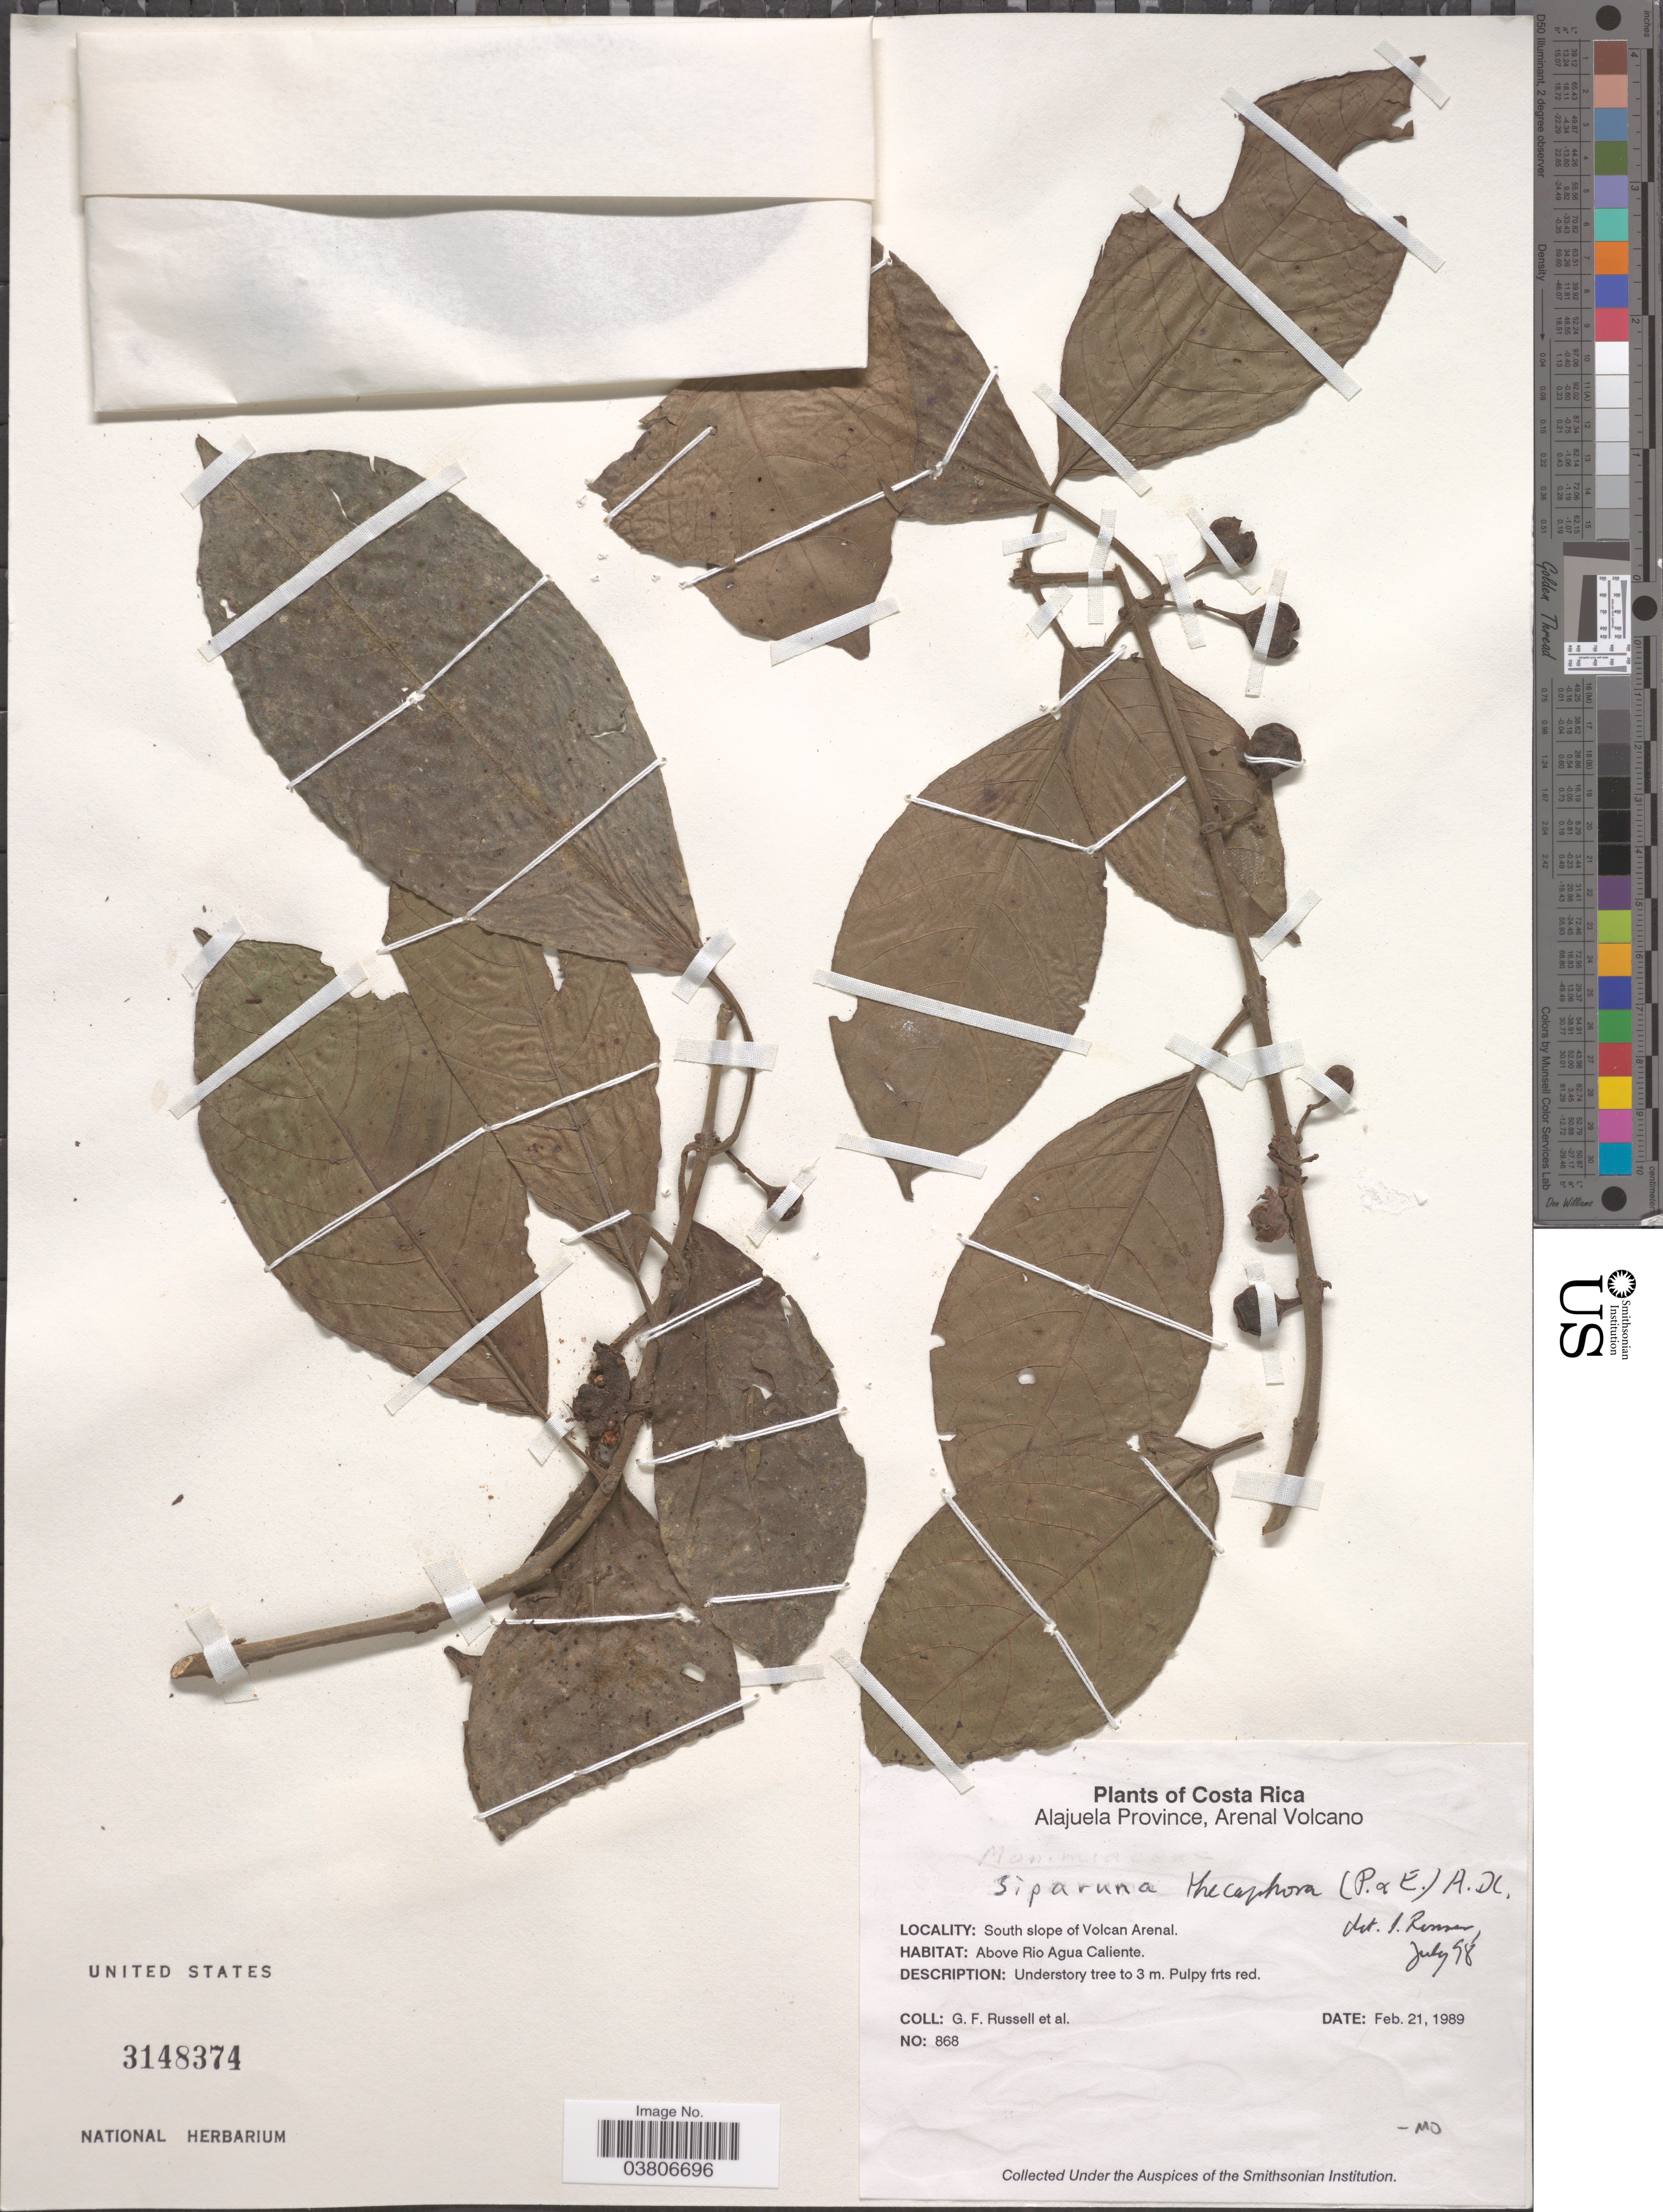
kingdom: Plantae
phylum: Tracheophyta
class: Magnoliopsida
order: Laurales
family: Siparunaceae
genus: Siparuna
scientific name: Siparuna thecaphora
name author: (Poepp. & Endl.) A. DC.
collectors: G. Russell & et al.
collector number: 868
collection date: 1989-02-21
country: Costa Rica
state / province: Alajuela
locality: Arenal Volcano. South slope of Volcan Arenal. Above Rio Agua Caliente.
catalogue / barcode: US 3148374